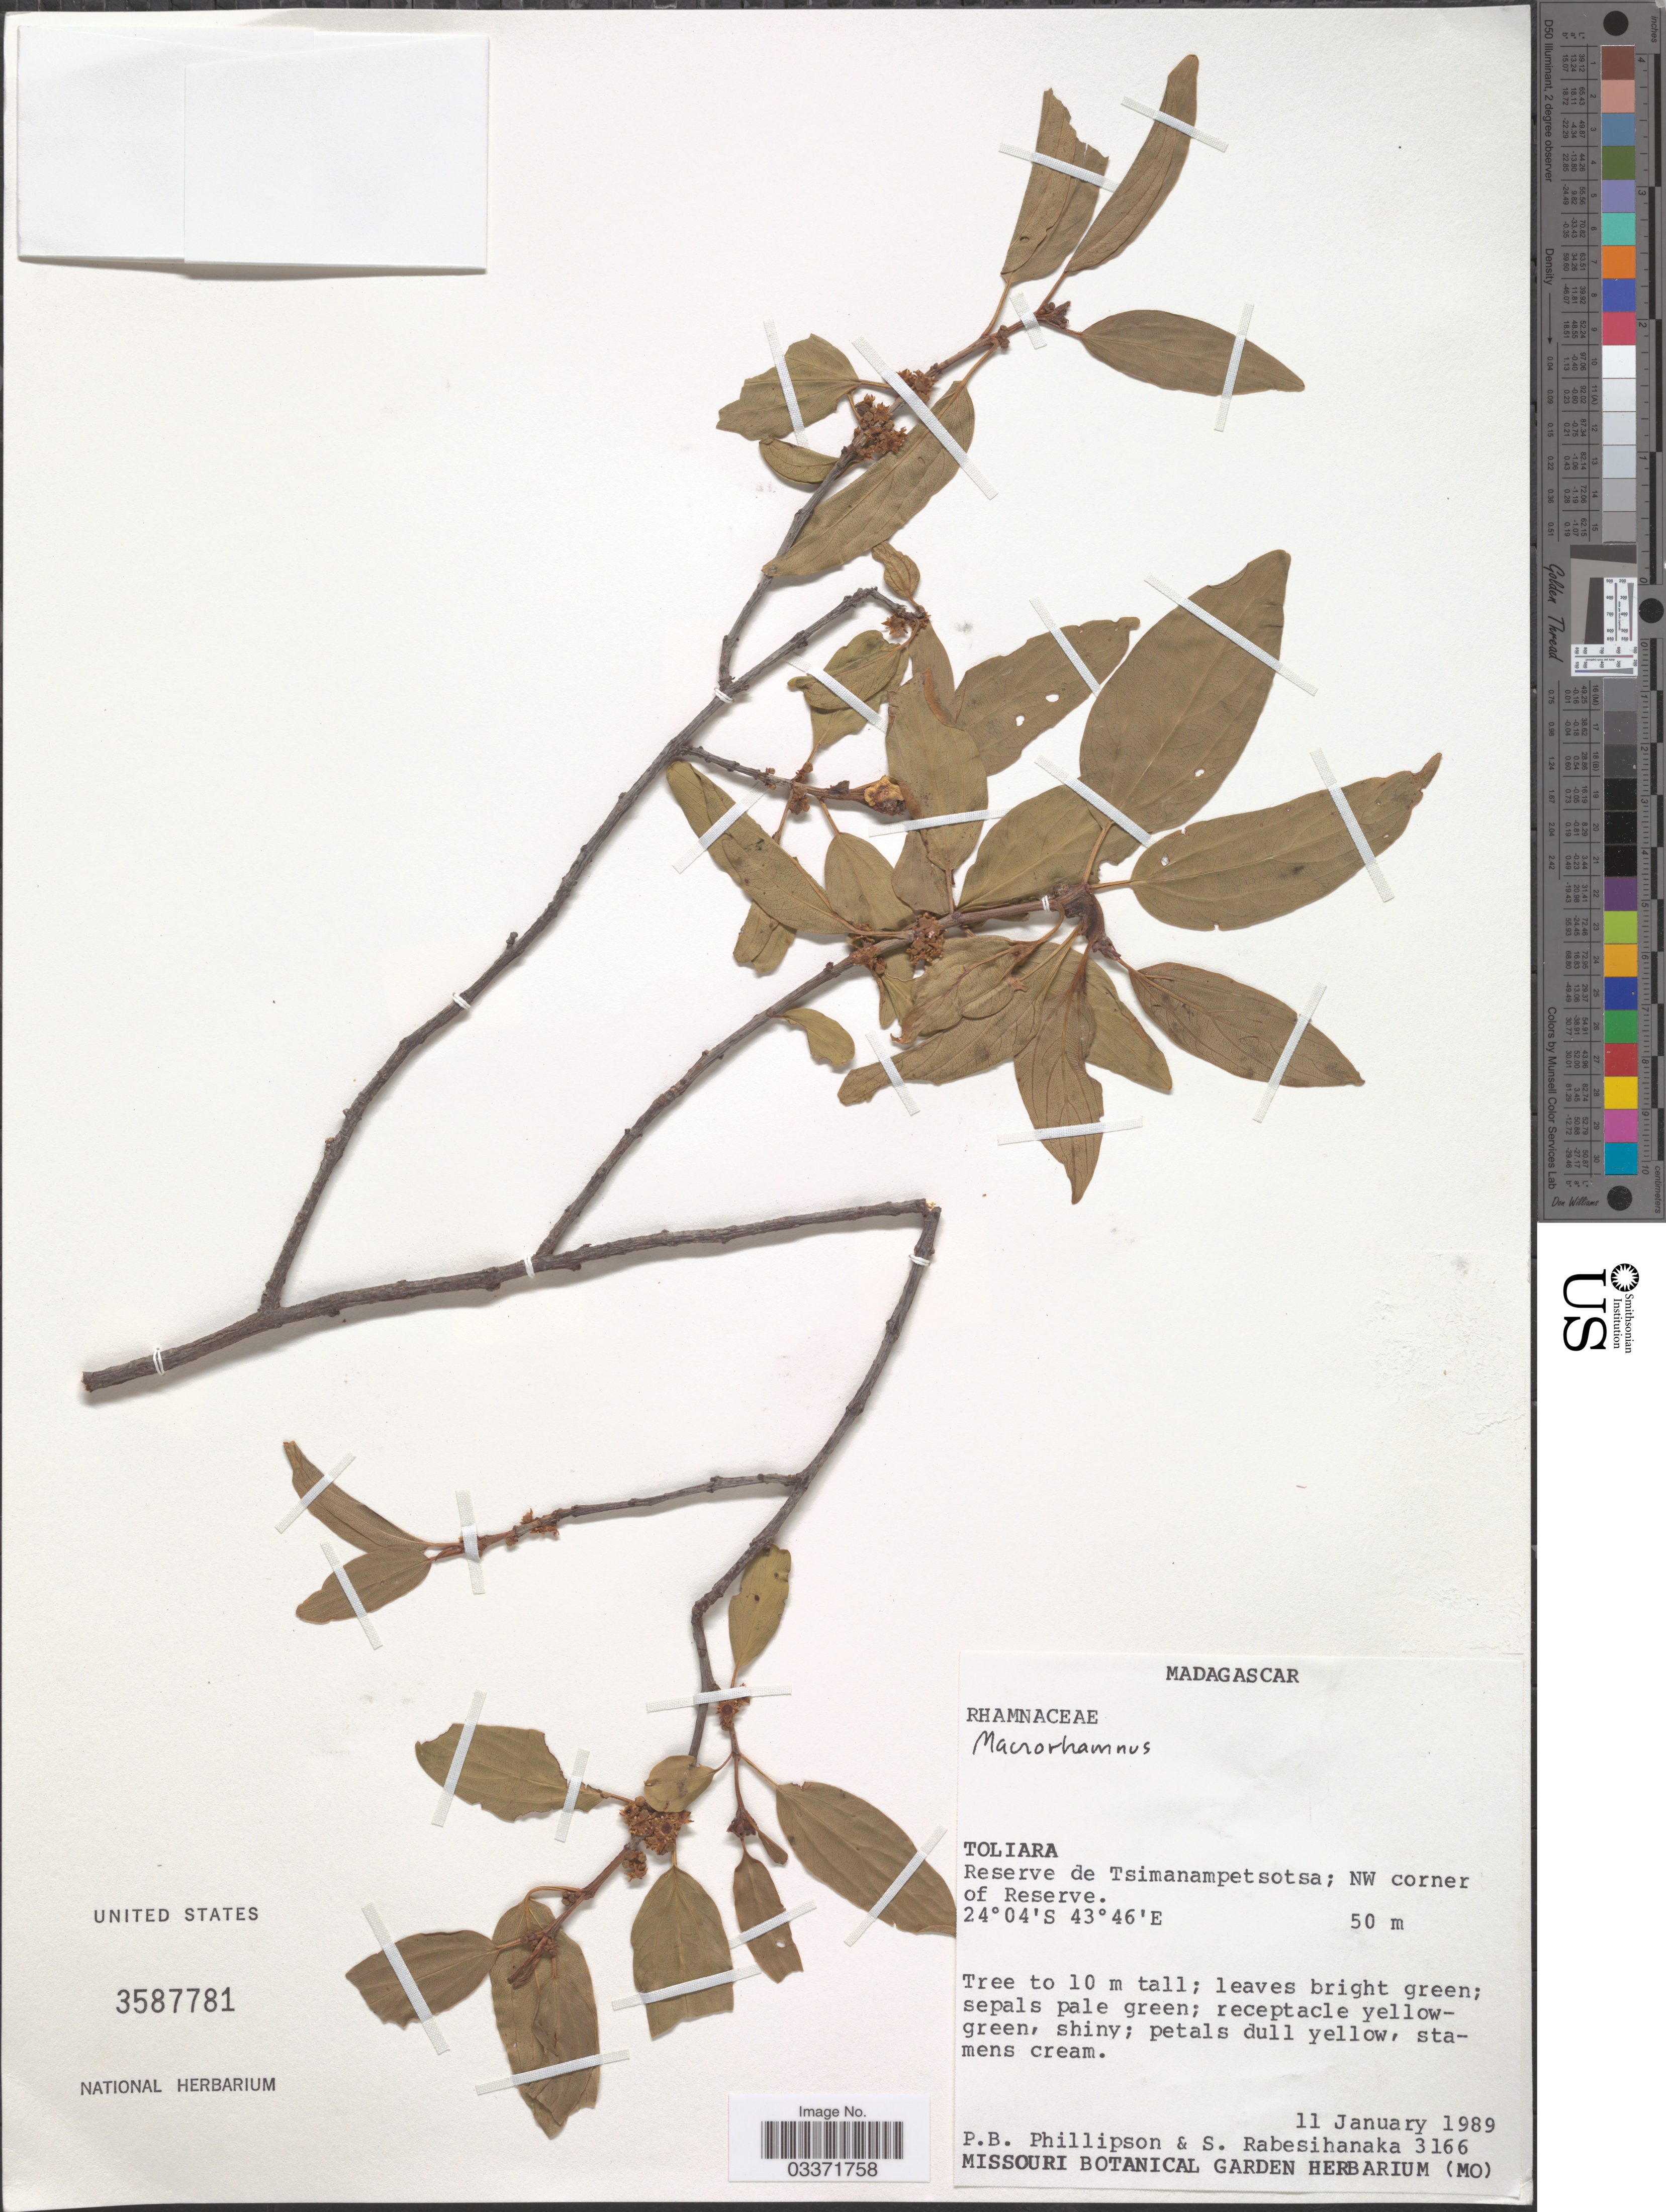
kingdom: Plantae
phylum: Tracheophyta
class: Magnoliopsida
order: Rosales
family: Rhamnaceae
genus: Colubrina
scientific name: Colubrina sp.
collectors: P. B. Phillipson & S. Rabesihanaka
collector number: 3166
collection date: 1989-01-11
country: Madagascar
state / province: Atsimo-Andrefana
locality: Reserve de Tsimanampetsotsa; NW corner of Reserve.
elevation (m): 50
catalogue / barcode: US 3587781